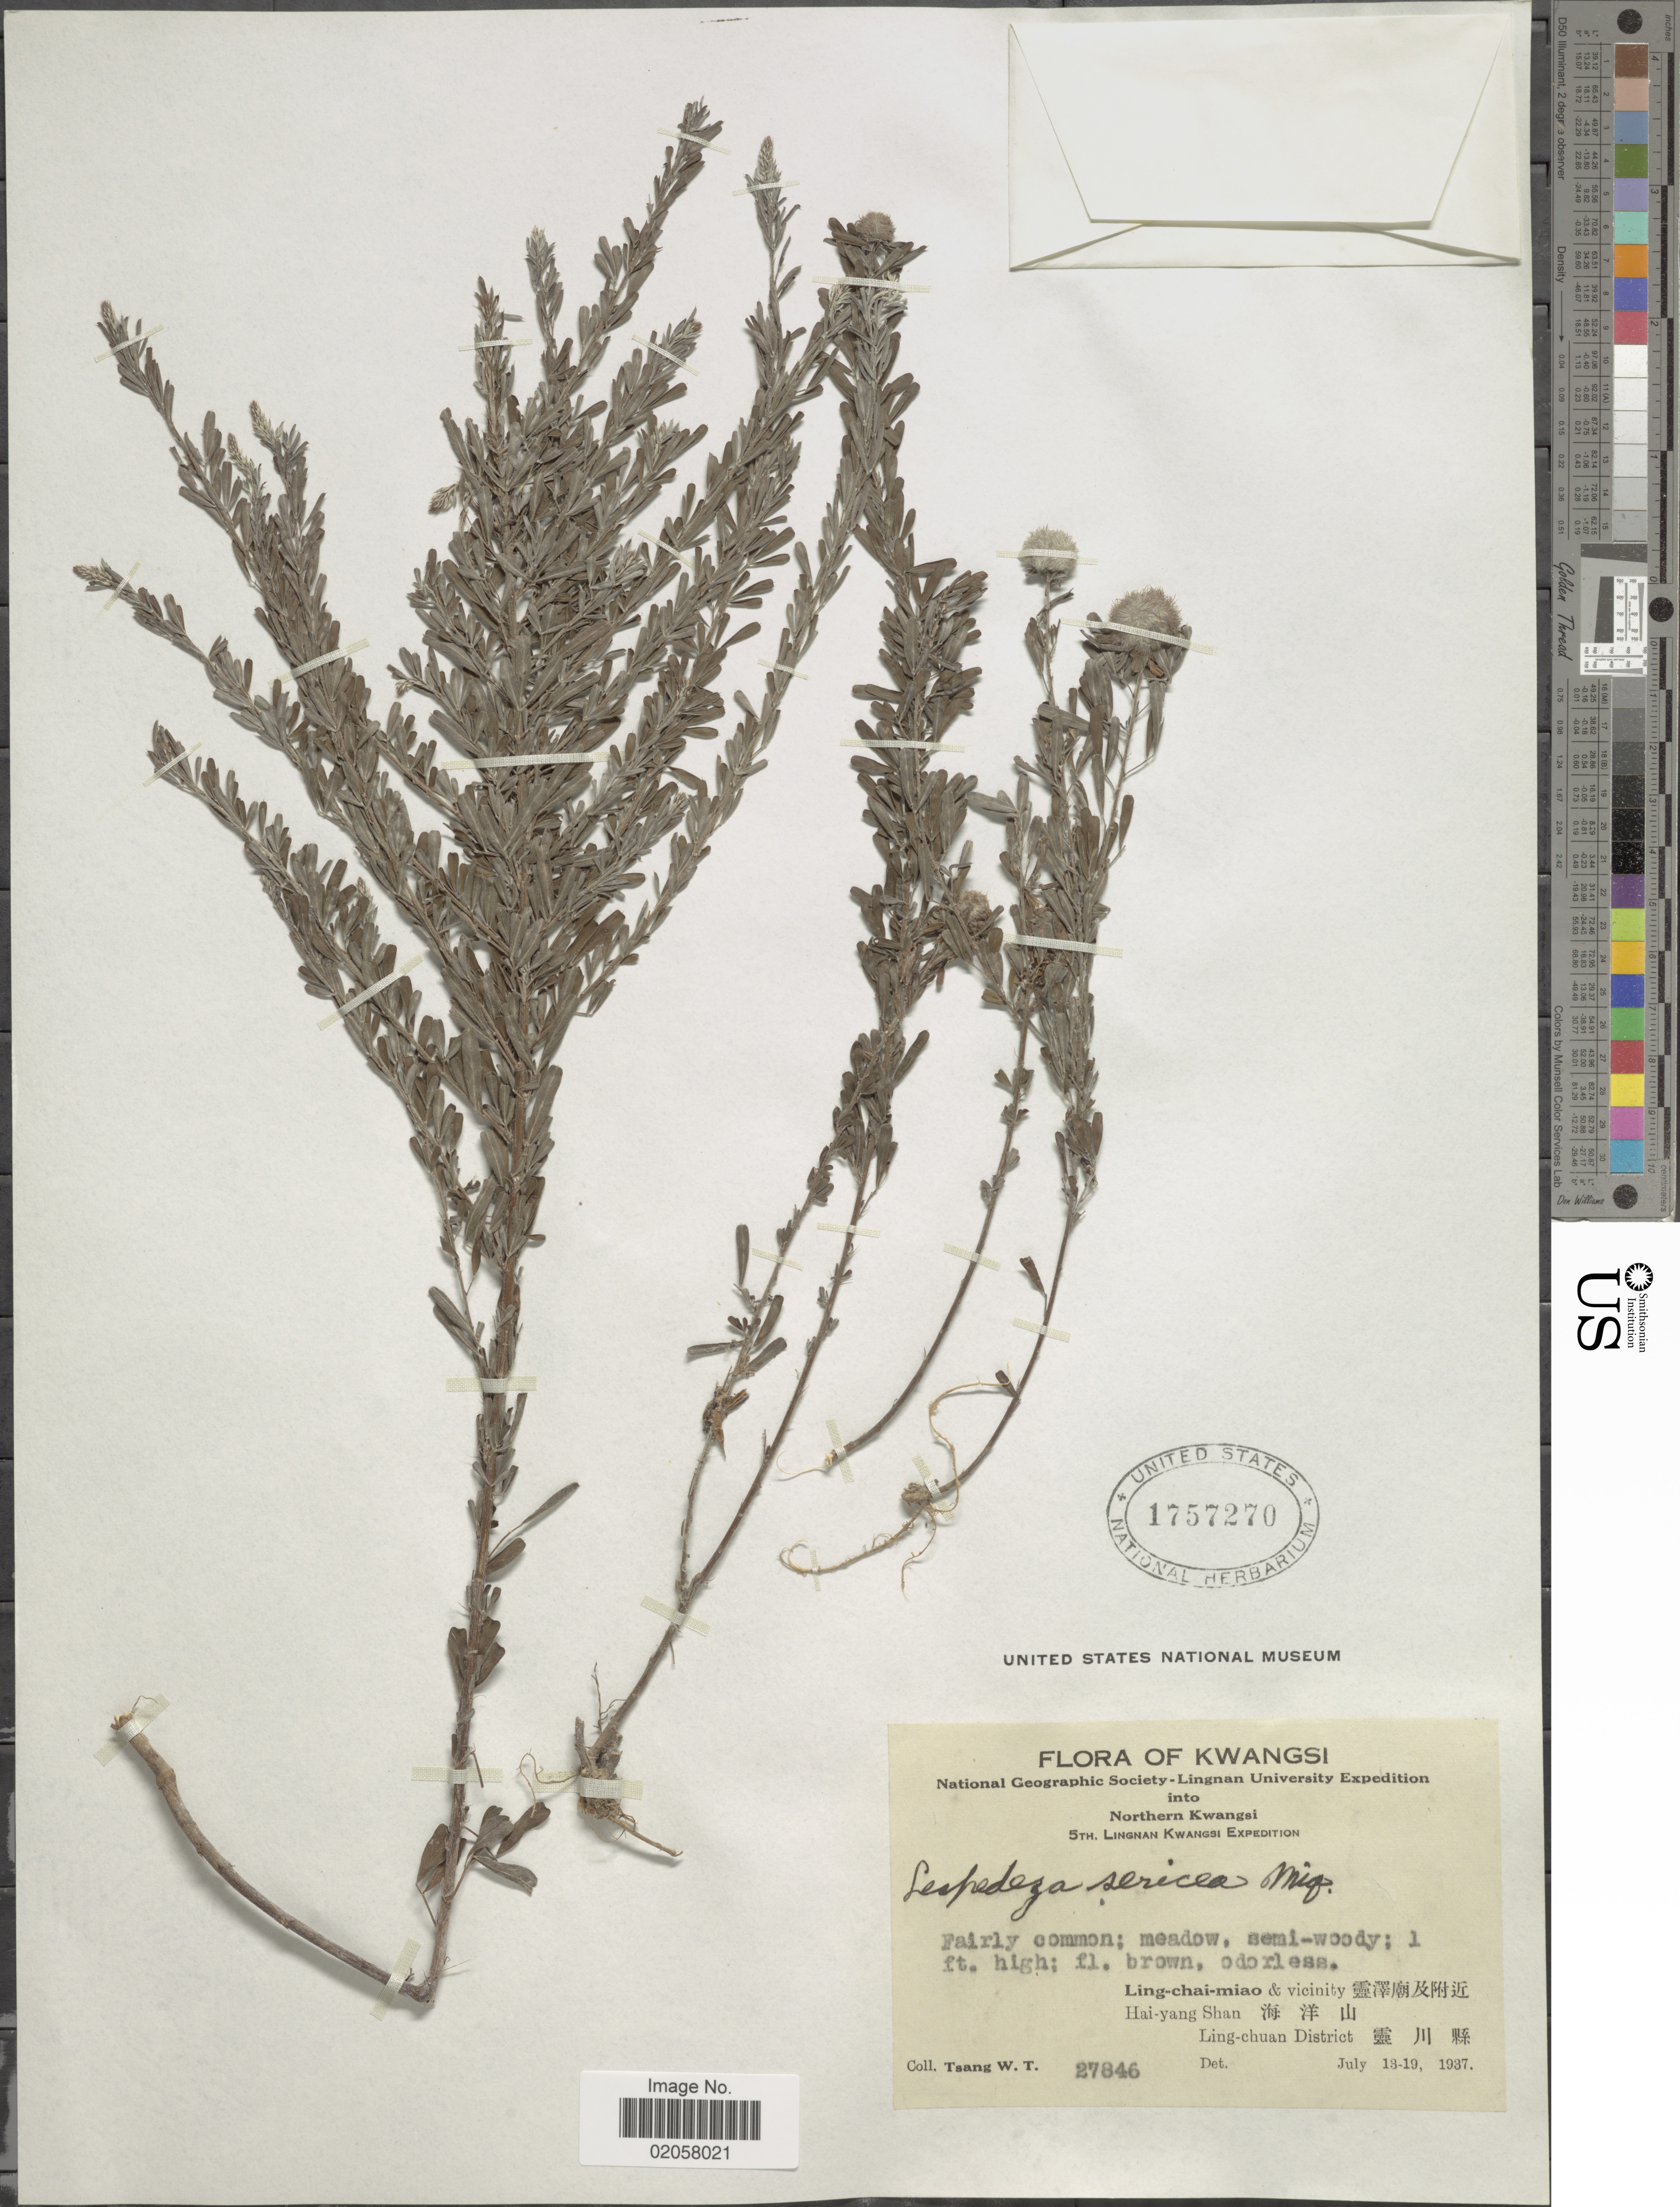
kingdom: Plantae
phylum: Tracheophyta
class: Magnoliopsida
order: Fabales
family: Fabaceae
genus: Lespedeza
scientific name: Lespedeza cuneata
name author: (Dum. Cours.) G. Don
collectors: W. T. Tsang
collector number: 27846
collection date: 1937-07-13/1937-07-19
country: China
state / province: Guangxi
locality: Kwangsi, Ling-chai-miao & Vicinity, Hai-yang Shan, Ling-chuan District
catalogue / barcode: US 1757270